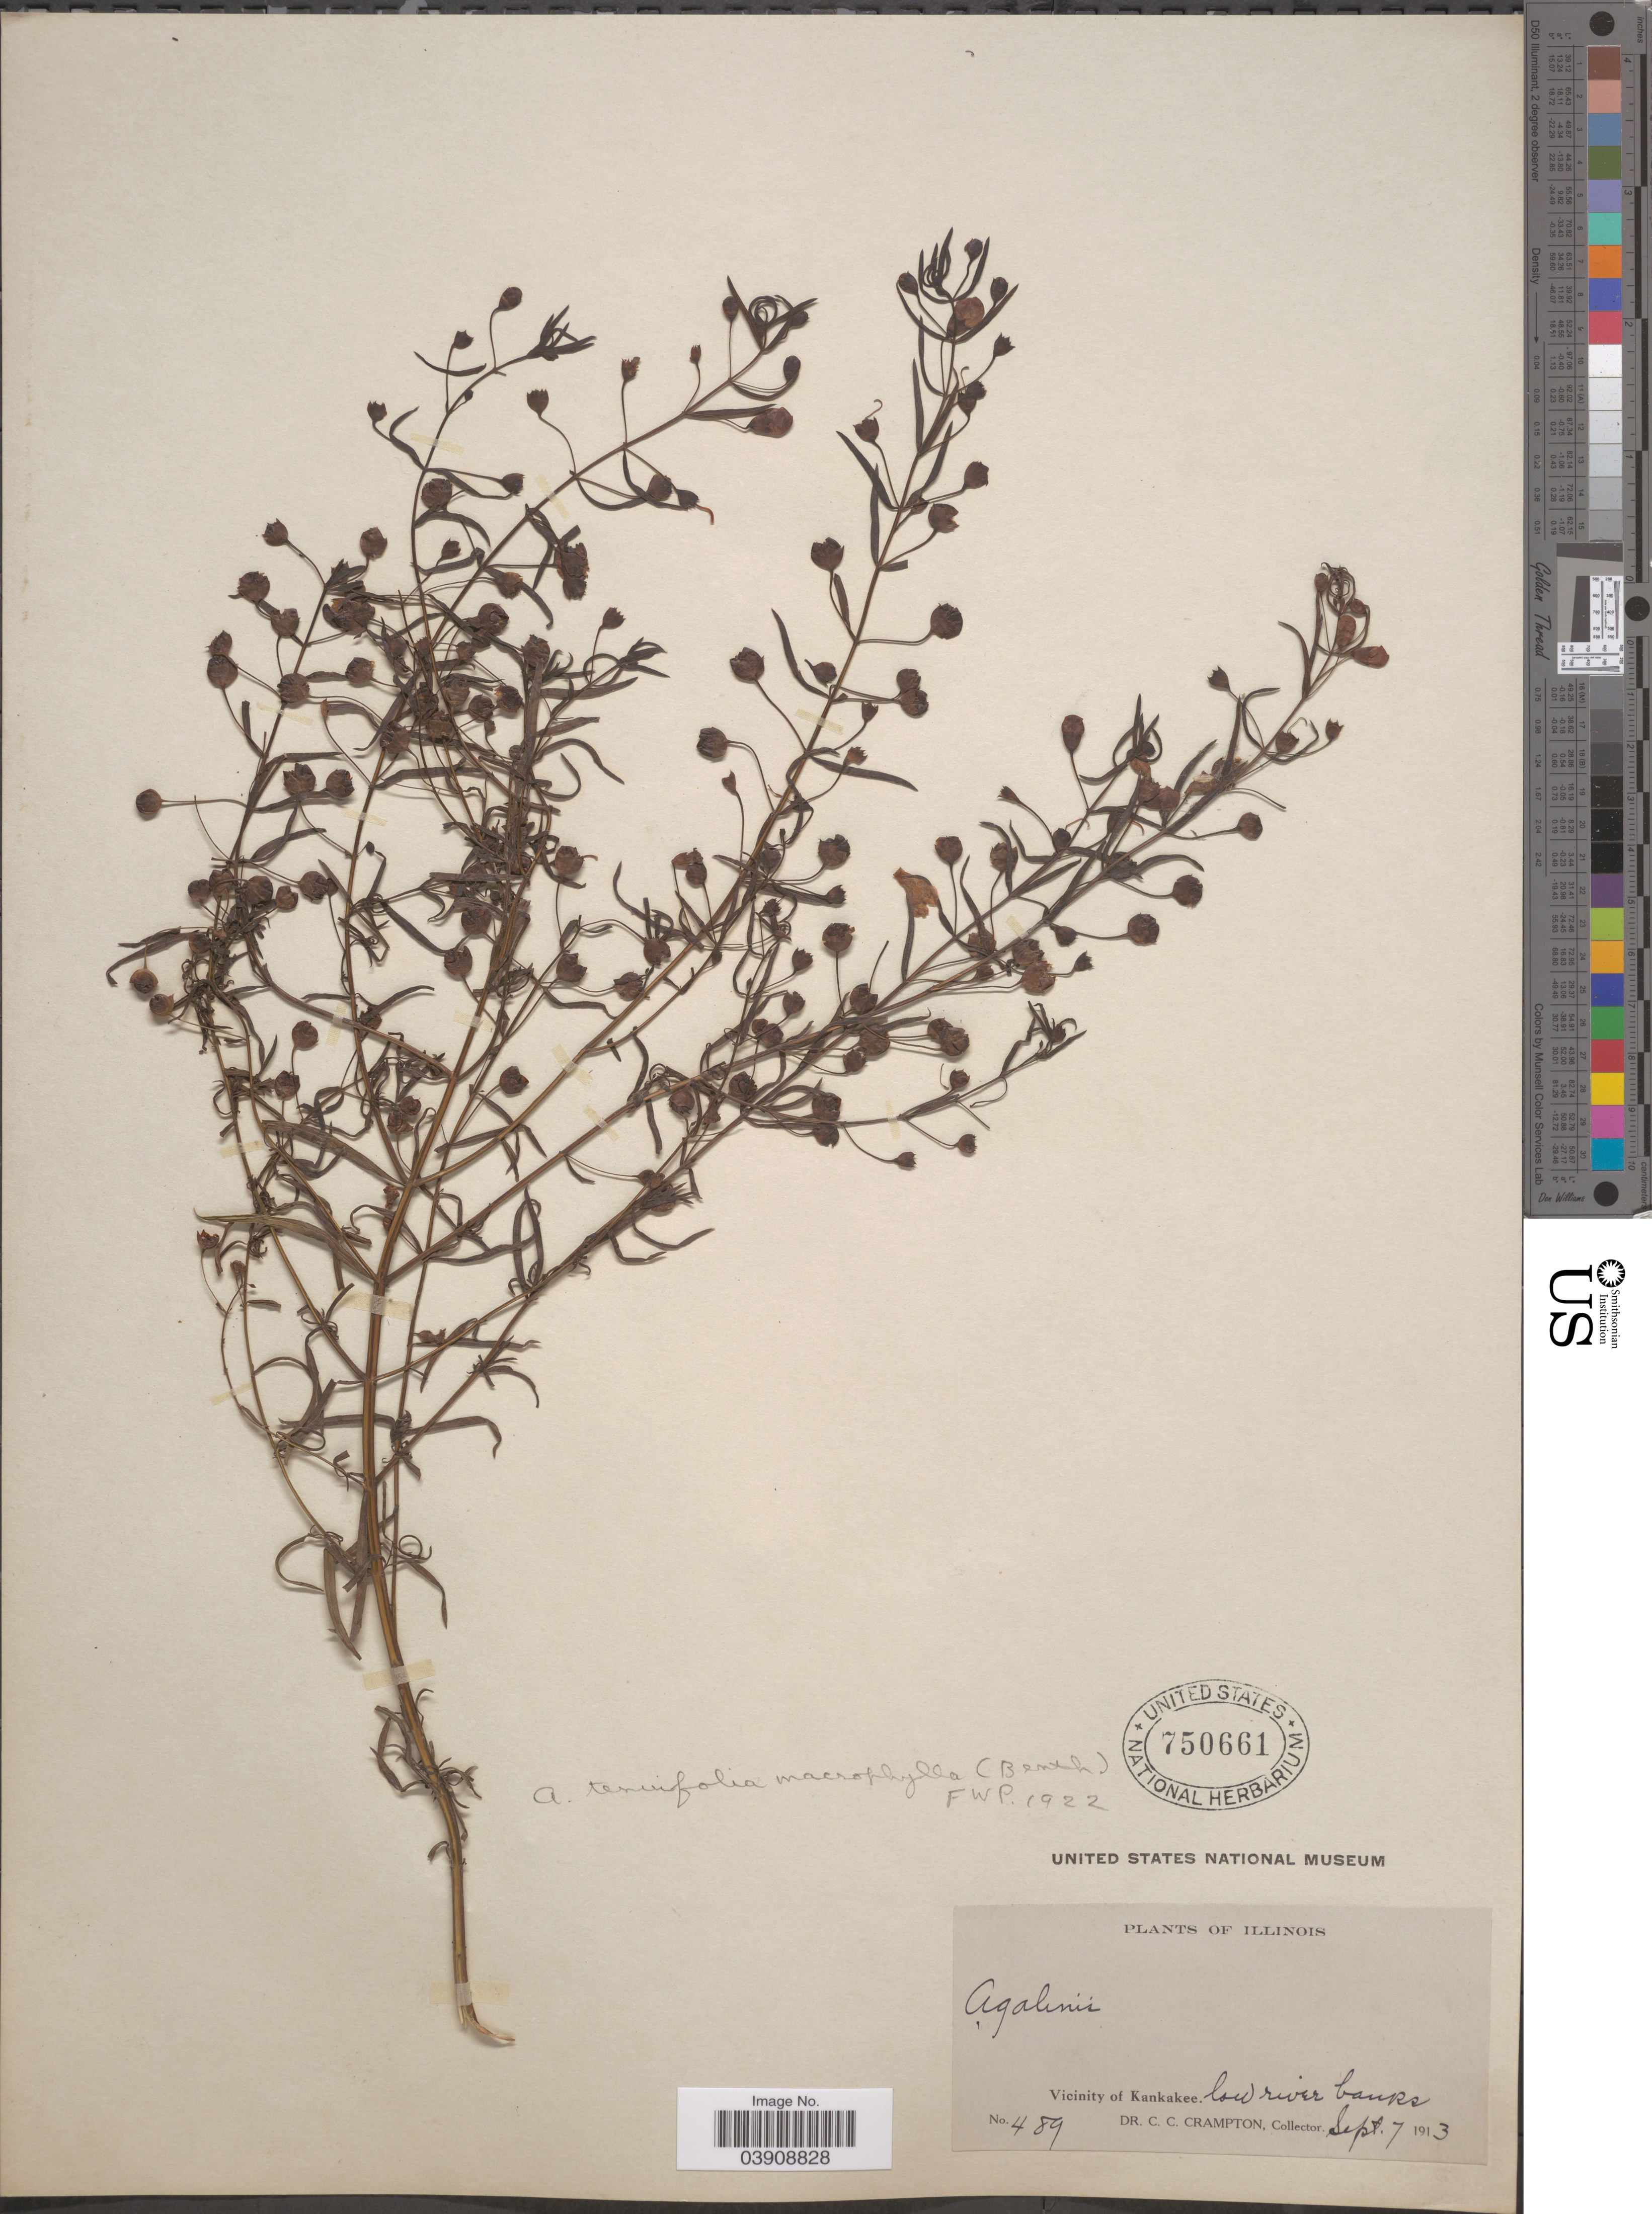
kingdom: Plantae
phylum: Tracheophyta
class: Magnoliopsida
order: Lamiales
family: Orobanchaceae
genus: Agalinis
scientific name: Agalinis tenuifolia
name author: (Vahl) Raf.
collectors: C. Crampton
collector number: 489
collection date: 1913-09-07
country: United States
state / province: Illinois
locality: Vicinity of Kankakee. Low river banks.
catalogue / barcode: US 750661